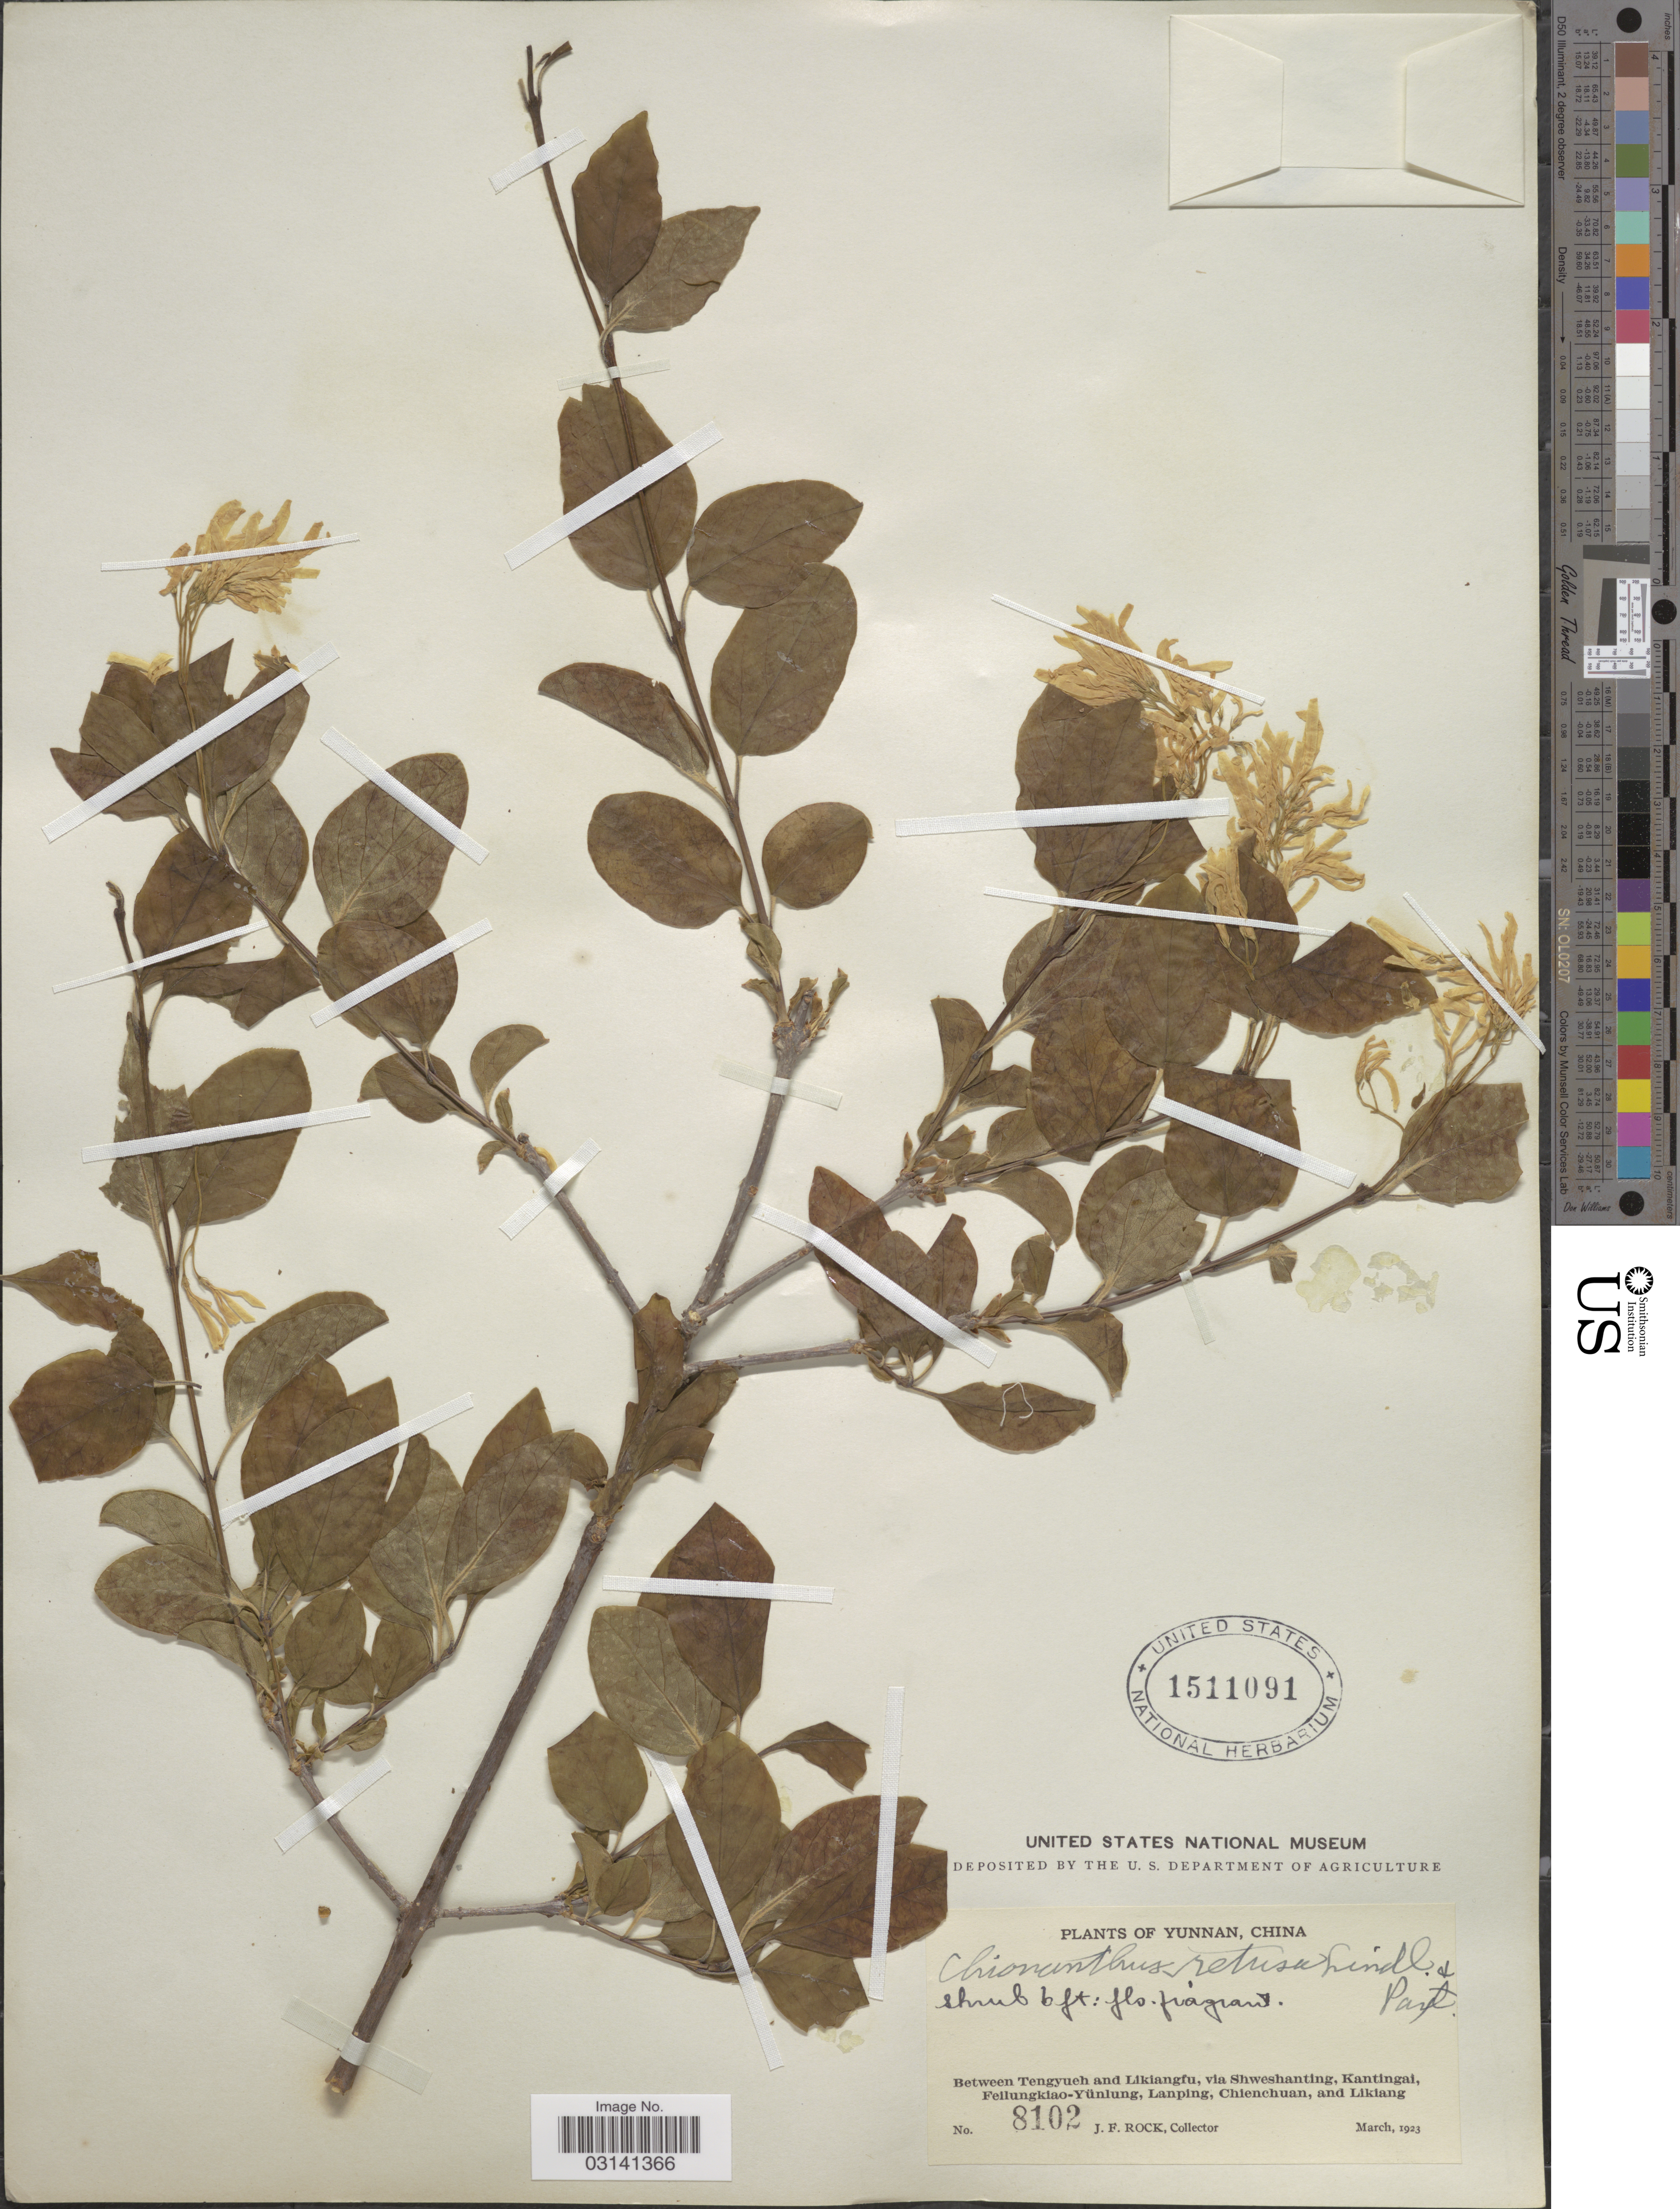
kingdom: Plantae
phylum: Tracheophyta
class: Magnoliopsida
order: Lamiales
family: Oleaceae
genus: Chionanthus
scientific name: Chionanthus retusus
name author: Lindl. & Paxton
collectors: J. Rock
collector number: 8102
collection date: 1923-03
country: China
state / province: Yunnan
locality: Between Tengyueh and Likiangfu, via Shweshanting, Kantingai, Feilungkiao-Yünlung, Lanping, Chienchuan, and Likiang.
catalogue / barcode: US 1511091